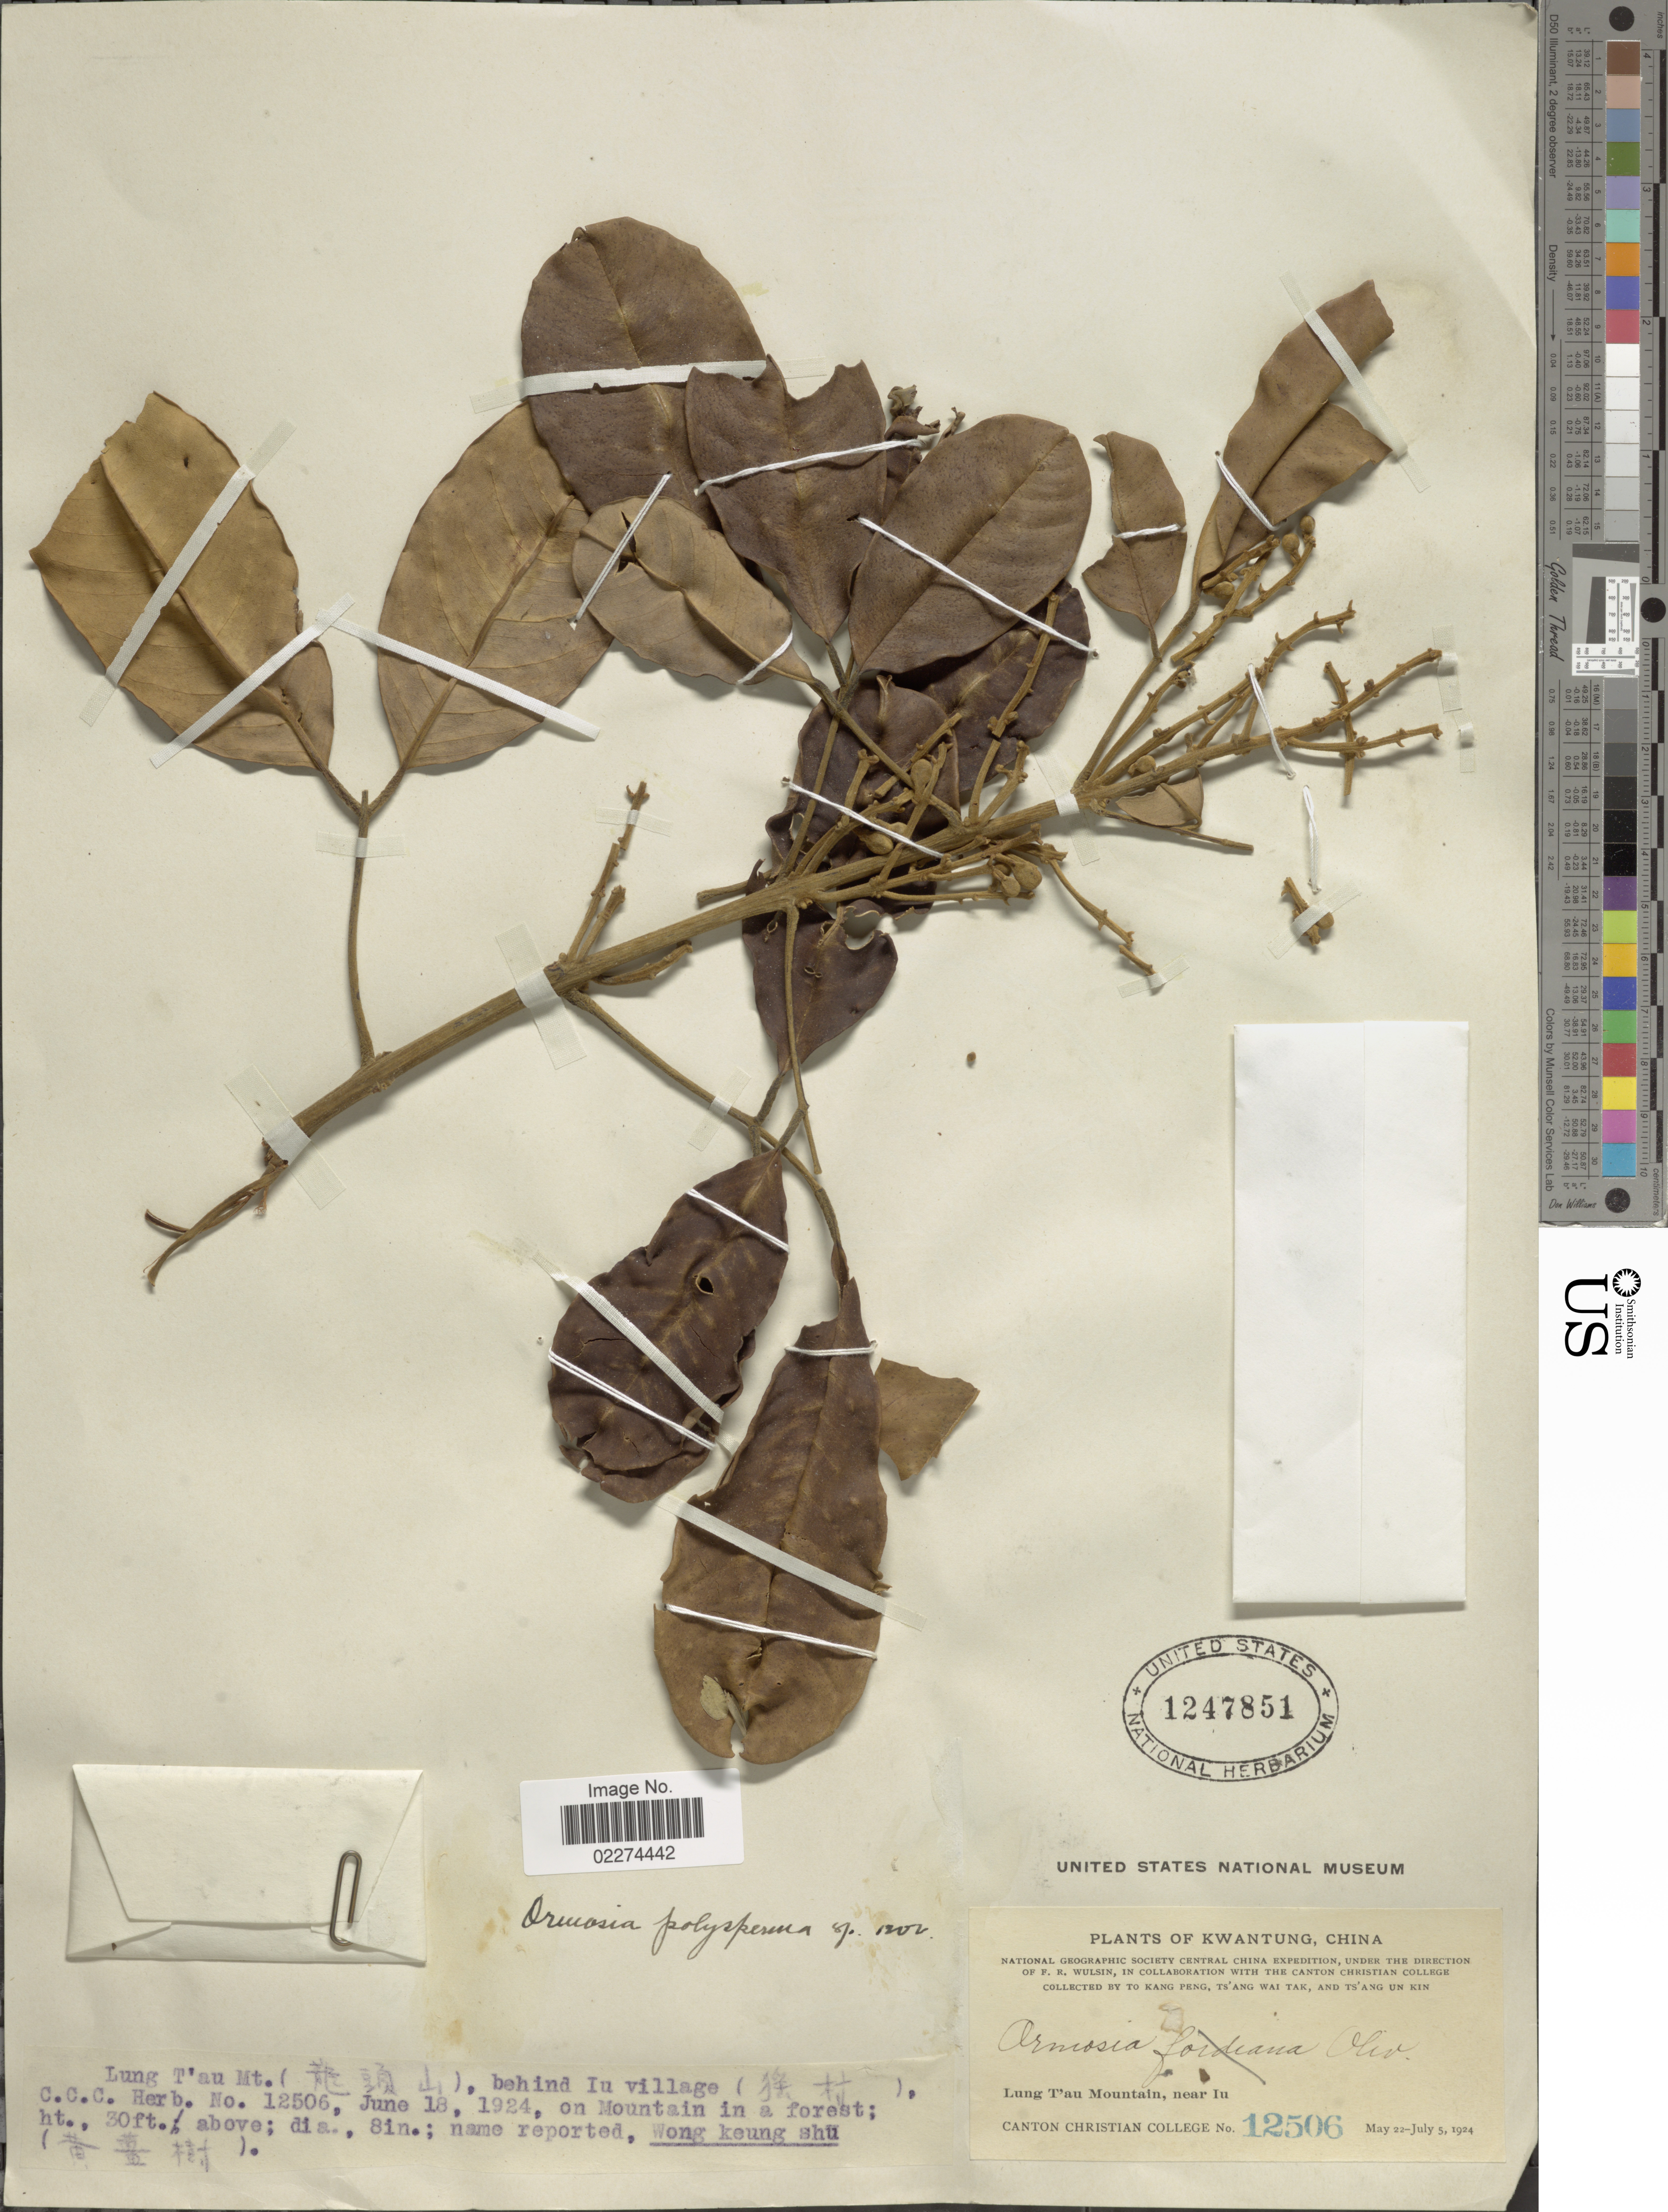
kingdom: Plantae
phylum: Tracheophyta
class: Magnoliopsida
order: Fabales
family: Fabaceae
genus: Ormosia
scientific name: Ormosia xylocarpa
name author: Merr. & L. Chen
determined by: Torke, Benjamin M.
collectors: Canton Christian College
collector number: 12506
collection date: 1924-06-18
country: China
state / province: Guangdong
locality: Kwangtung, China, Lung T' au Mt., near Iu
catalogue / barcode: US 1247851